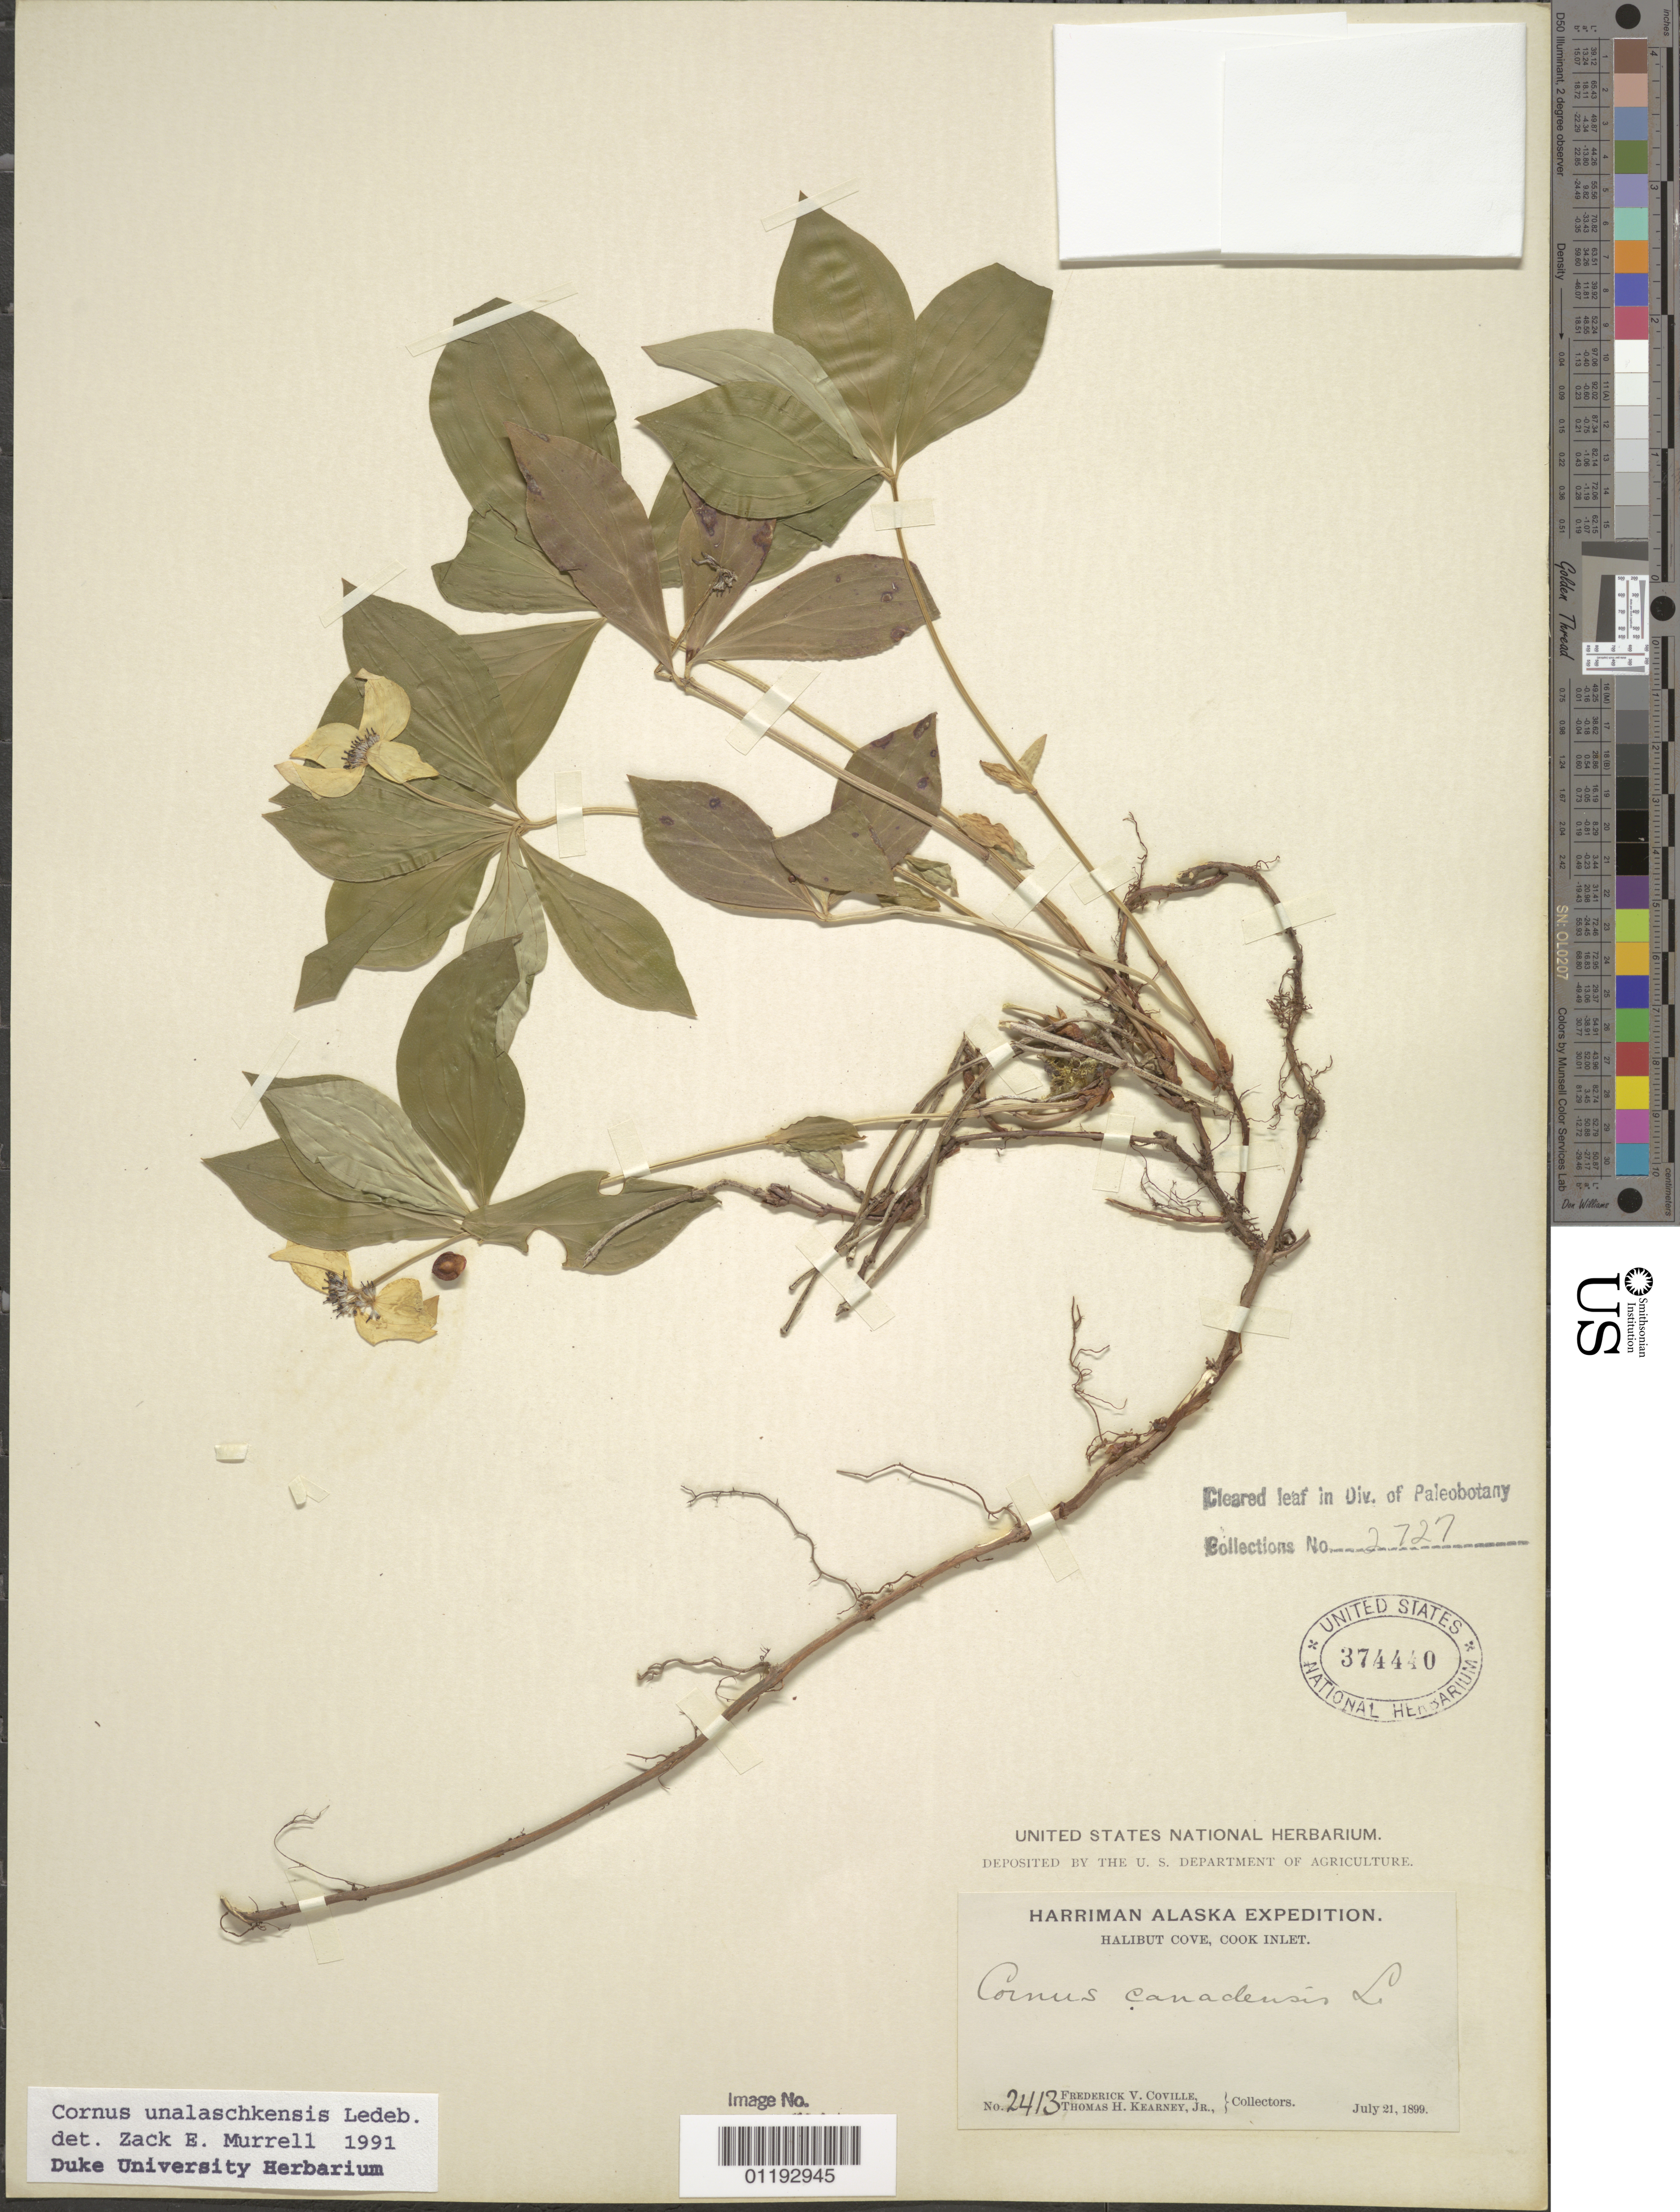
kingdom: Plantae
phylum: Tracheophyta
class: Magnoliopsida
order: Cornales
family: Cornaceae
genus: Cornus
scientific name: Cornus unalaschkensis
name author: Ledeb.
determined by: Murrell, Z. E.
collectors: F. V. Coville & T. H. Kearney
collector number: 2413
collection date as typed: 21 Jul 1899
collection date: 1899-07-21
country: United States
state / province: Alaska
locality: Halibut Cove, Cook Inlet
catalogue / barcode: US 374440